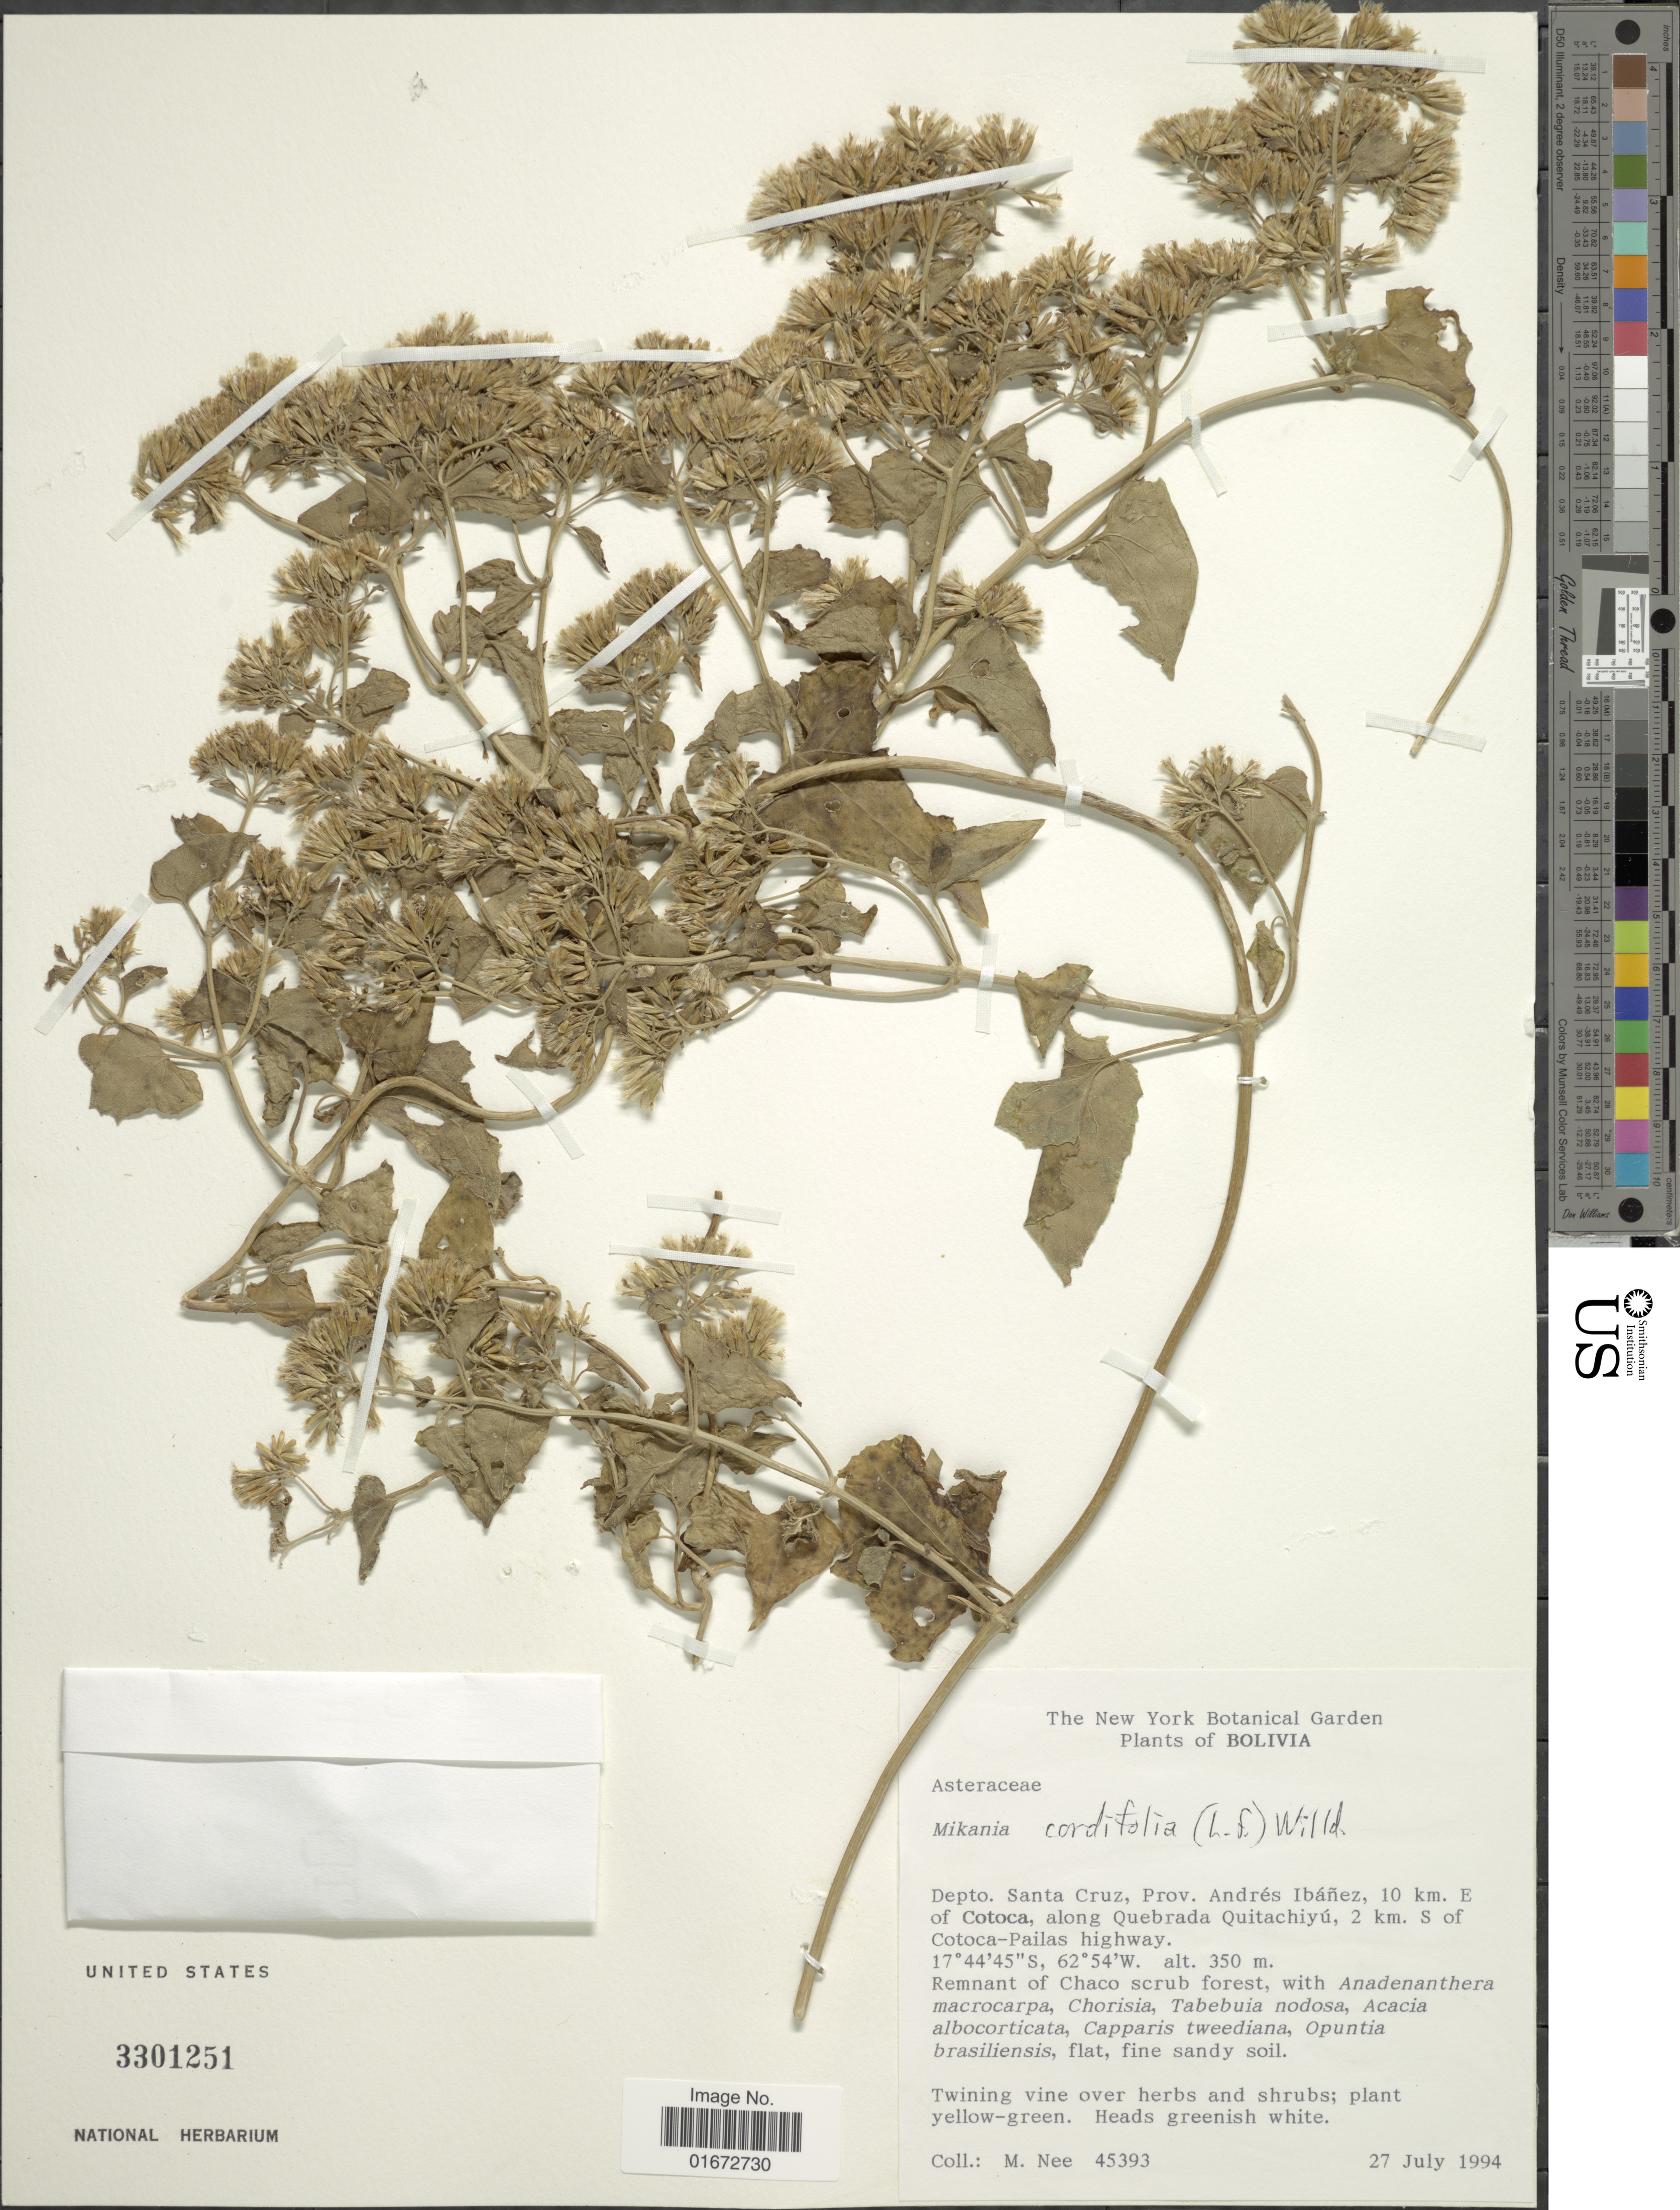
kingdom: Plantae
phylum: Tracheophyta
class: Magnoliopsida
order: Asterales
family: Asteraceae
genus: Mikania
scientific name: Mikania cordifolia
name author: Kunth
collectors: M. Nee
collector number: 45393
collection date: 1994-07-27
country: Bolivia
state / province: Santa Cruz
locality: Depto. Santa Cruz, Prov. Andrés Ibáñez, 10 km. E of Cotoca, along Quebrada Quitachiyú, 2 km. S of Cotoca-Pailas highway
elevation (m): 350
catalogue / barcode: US 3301251